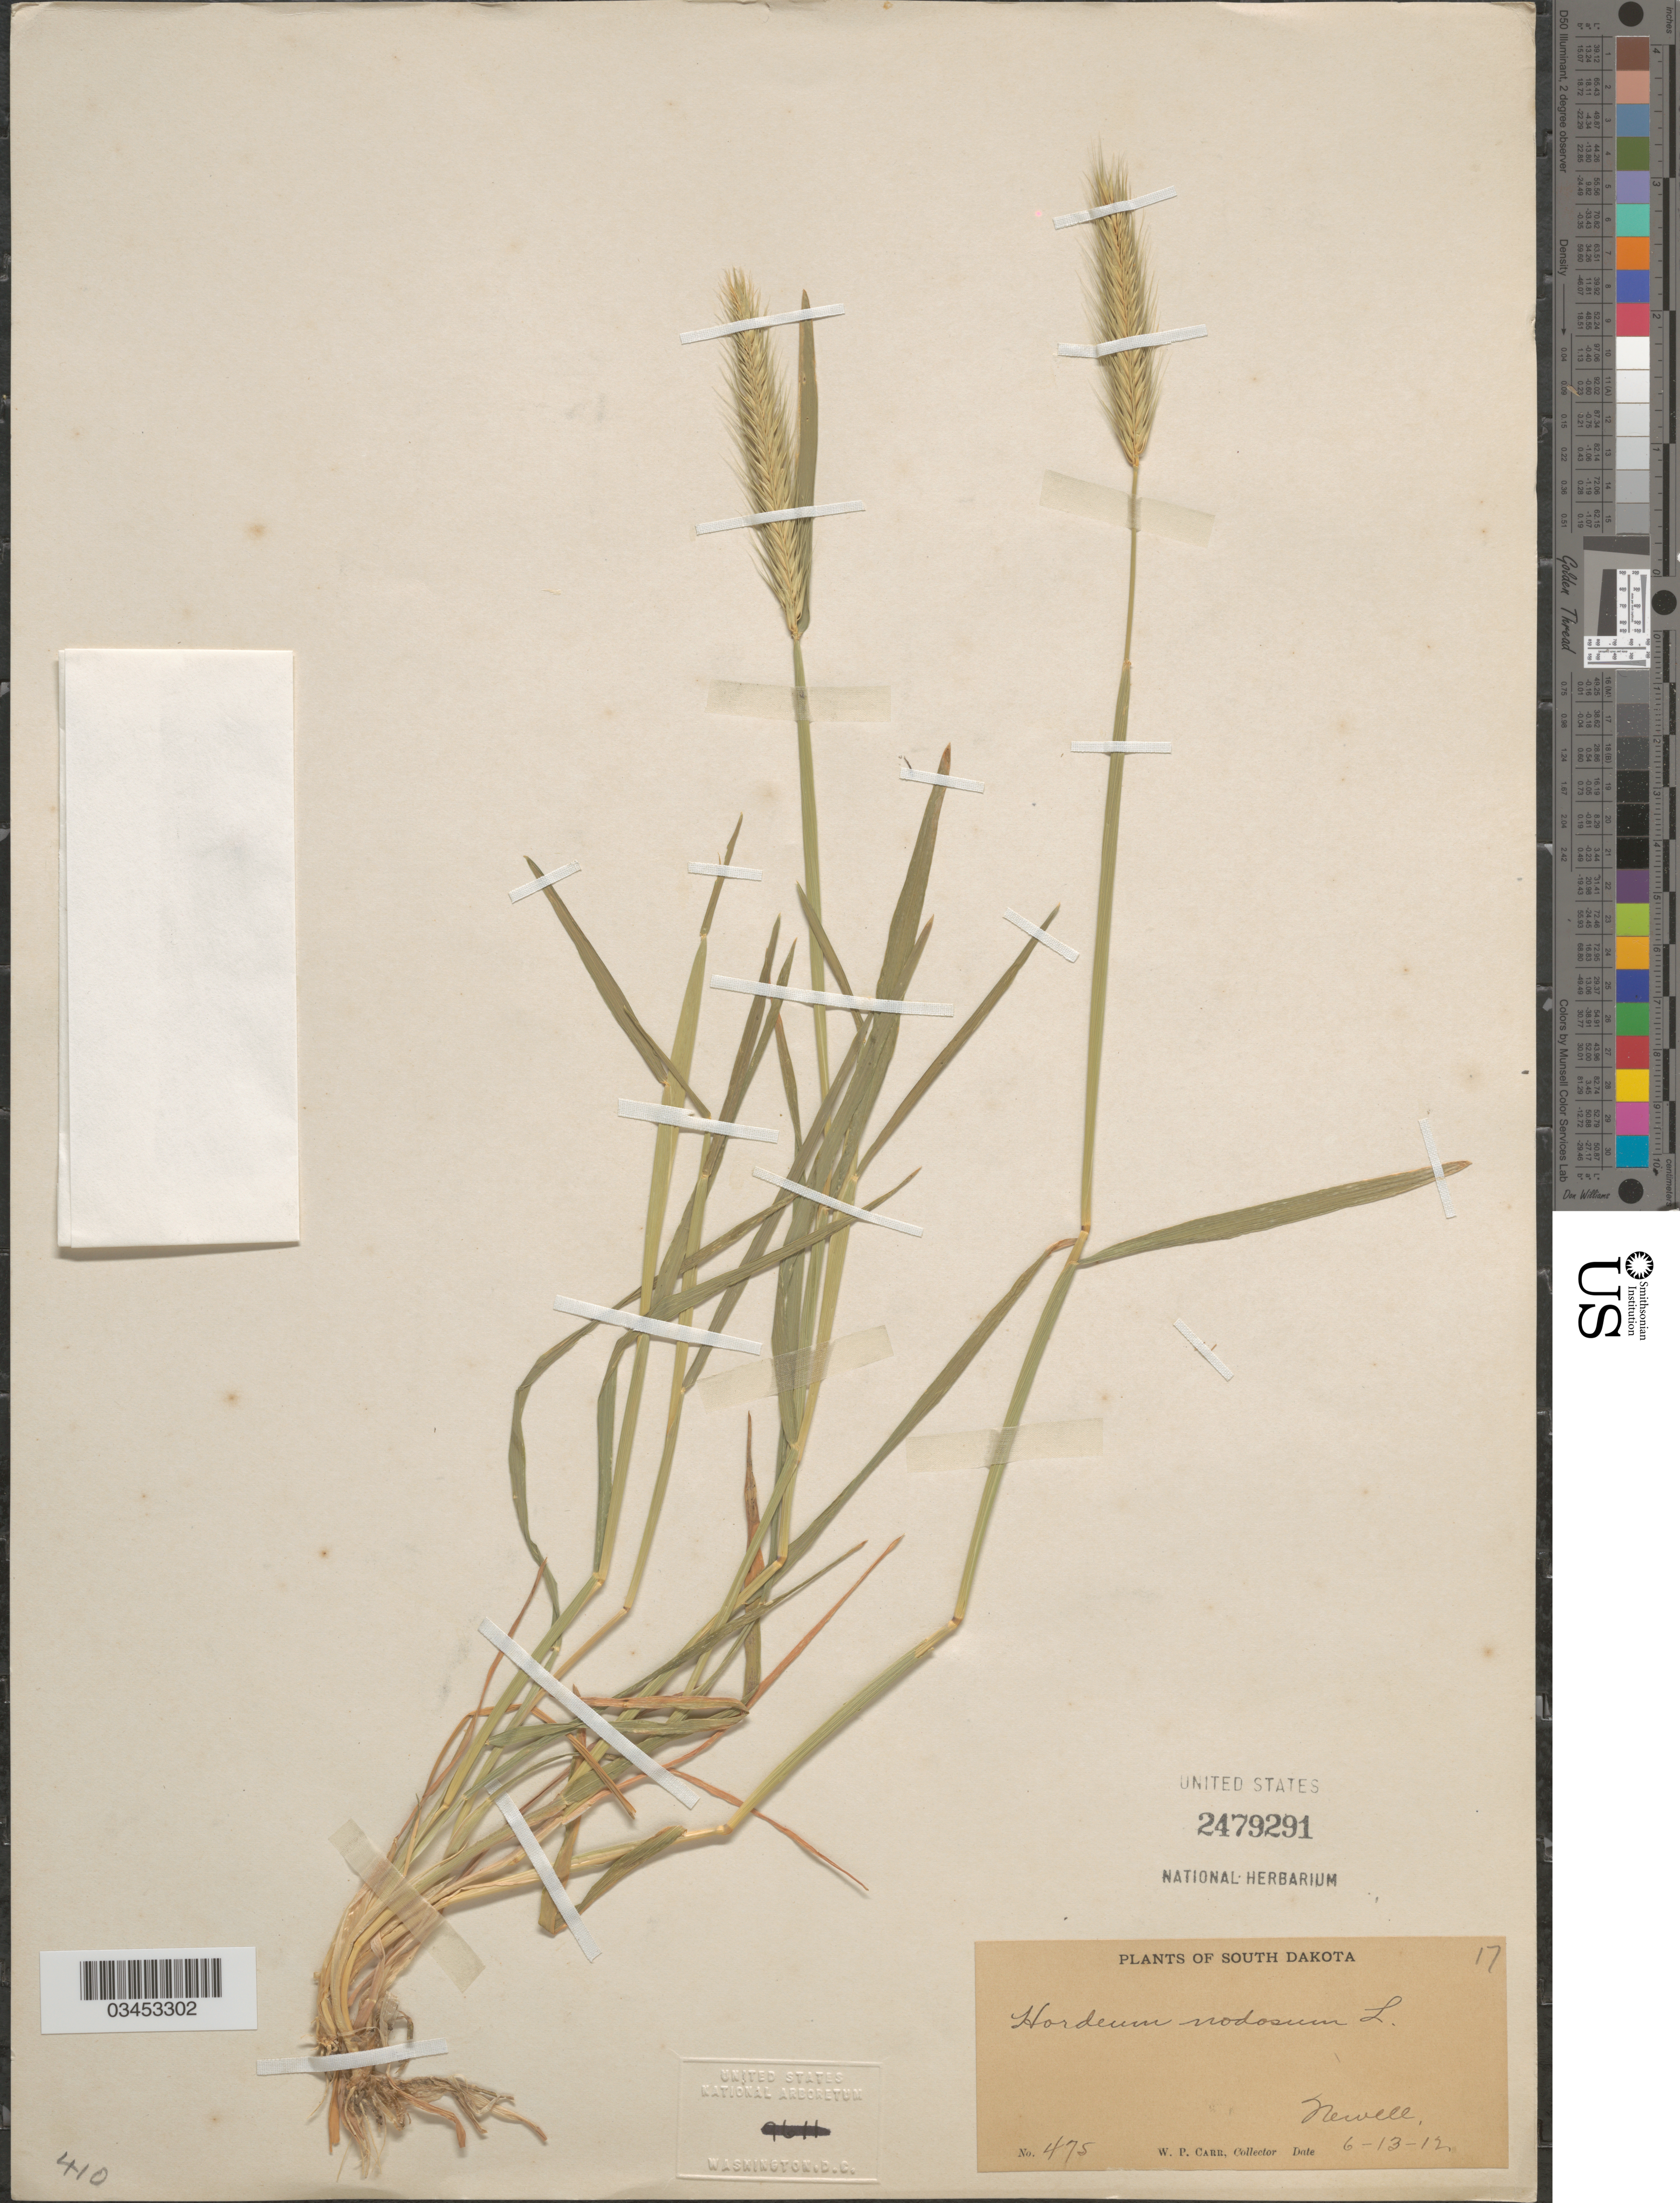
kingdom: Plantae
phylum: Tracheophyta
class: Liliopsida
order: Poales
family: Poaceae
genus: Hordeum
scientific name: Hordeum pusillum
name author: Nutt.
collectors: W. Carr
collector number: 475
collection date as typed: Transcribed d/m/y: 13/6/12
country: United States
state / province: South Dakota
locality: Newell.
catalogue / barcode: US 2479291